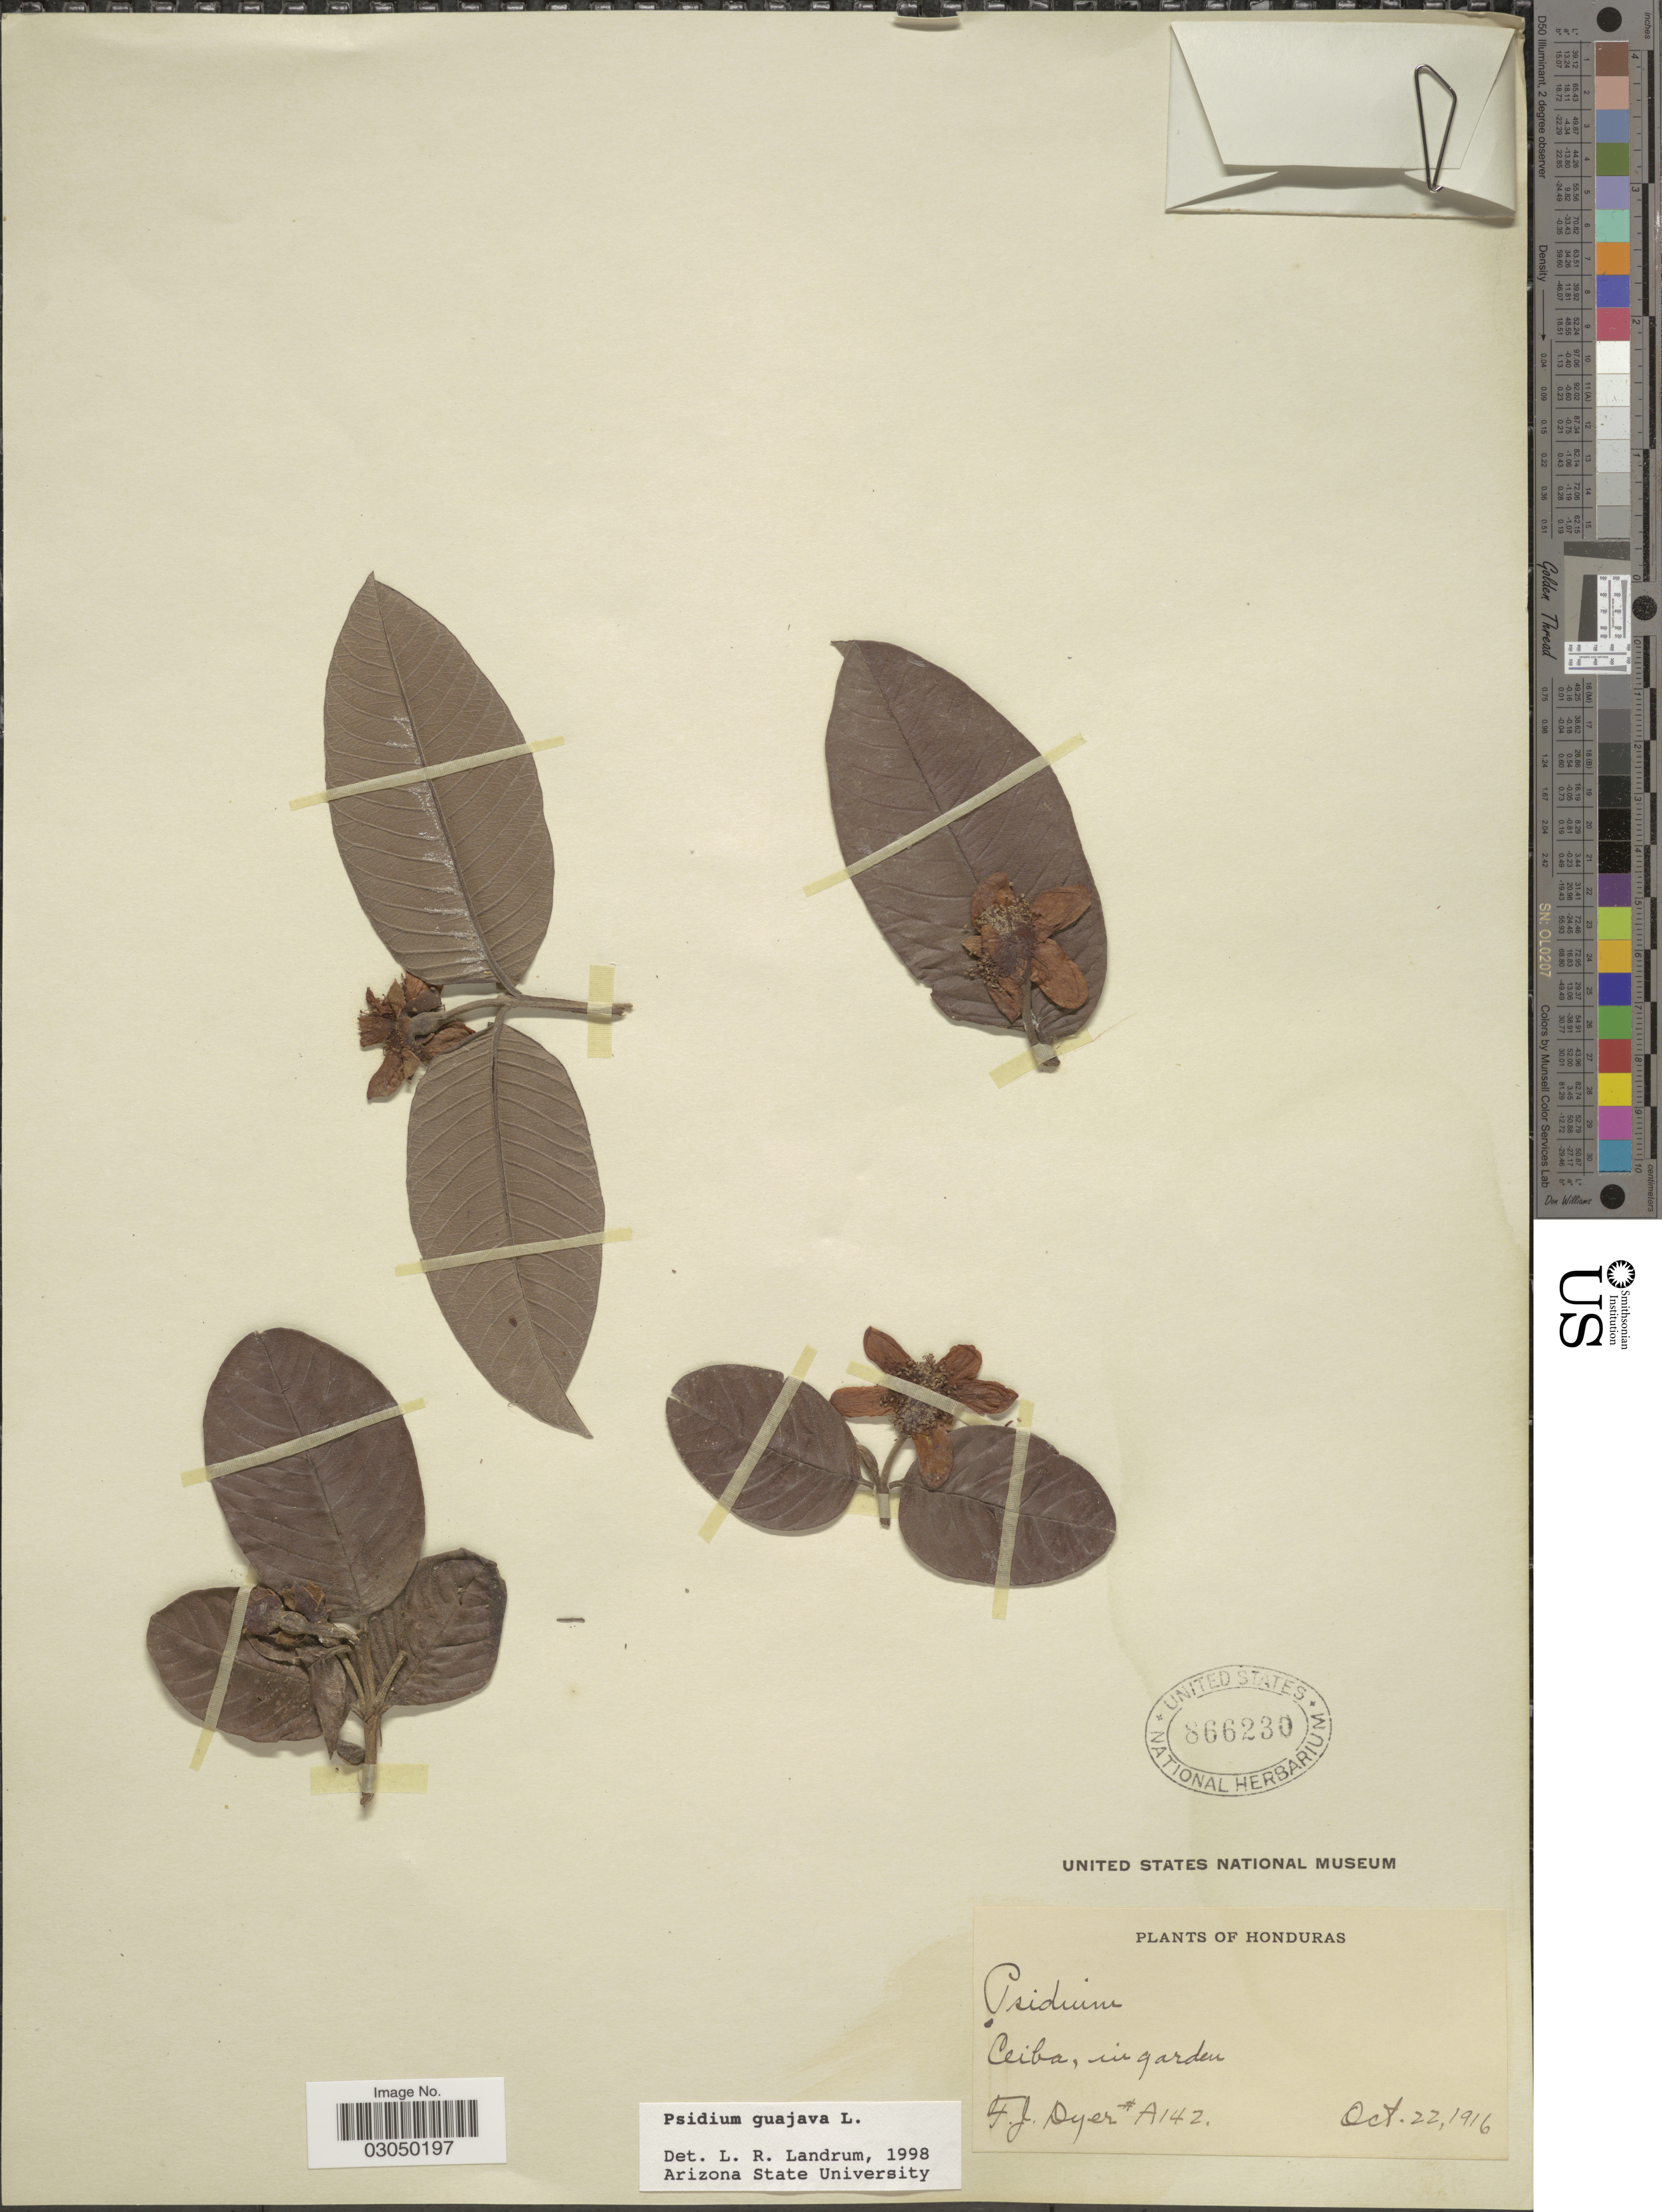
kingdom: Plantae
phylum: Tracheophyta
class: Magnoliopsida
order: Myrtales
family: Myrtaceae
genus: Psidium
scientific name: Psidium guajava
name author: L.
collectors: F. J. Dyer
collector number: A142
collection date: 1916-10-22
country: Honduras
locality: Ceiba, in garden.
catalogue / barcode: US 866230